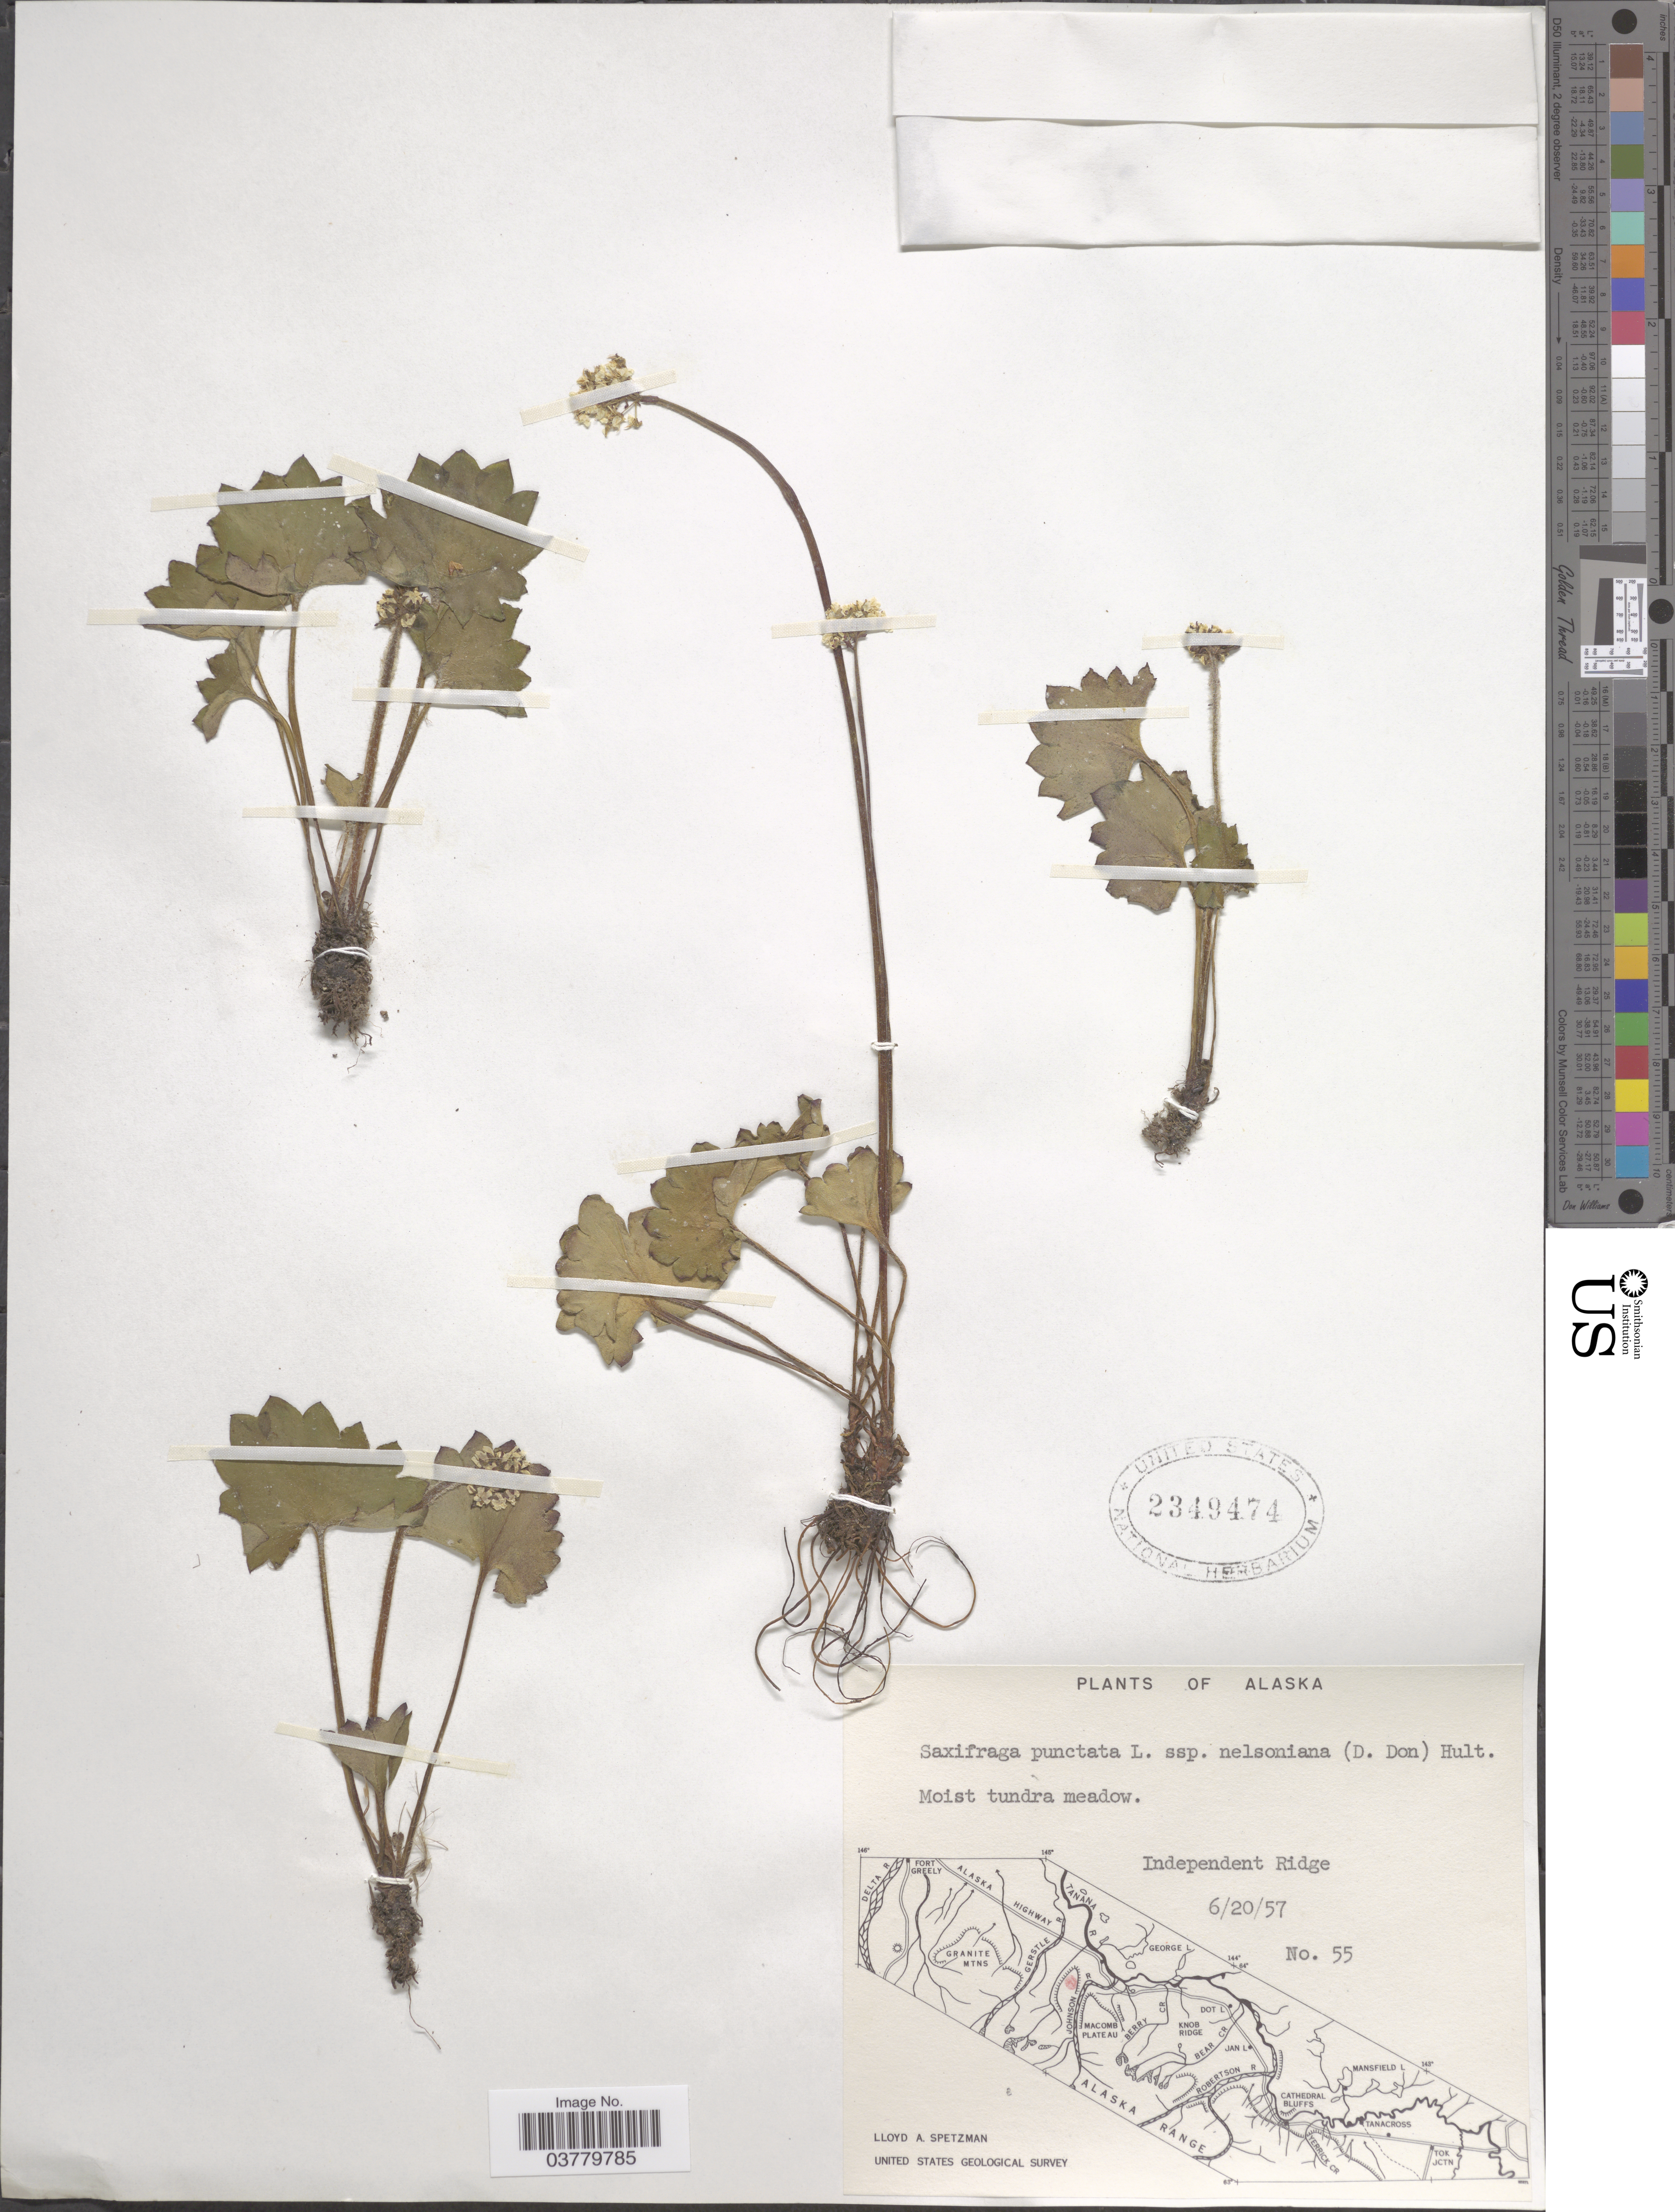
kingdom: Plantae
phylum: Tracheophyta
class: Magnoliopsida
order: Saxifragales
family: Saxifragaceae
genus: Micranthes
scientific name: Micranthes nelsoniana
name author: (D. Don) Small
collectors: L. Spetzman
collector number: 55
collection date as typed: Transcribed d/m/y: 20/6/57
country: United States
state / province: Alaska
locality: Independent Ridge.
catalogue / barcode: US 2349474